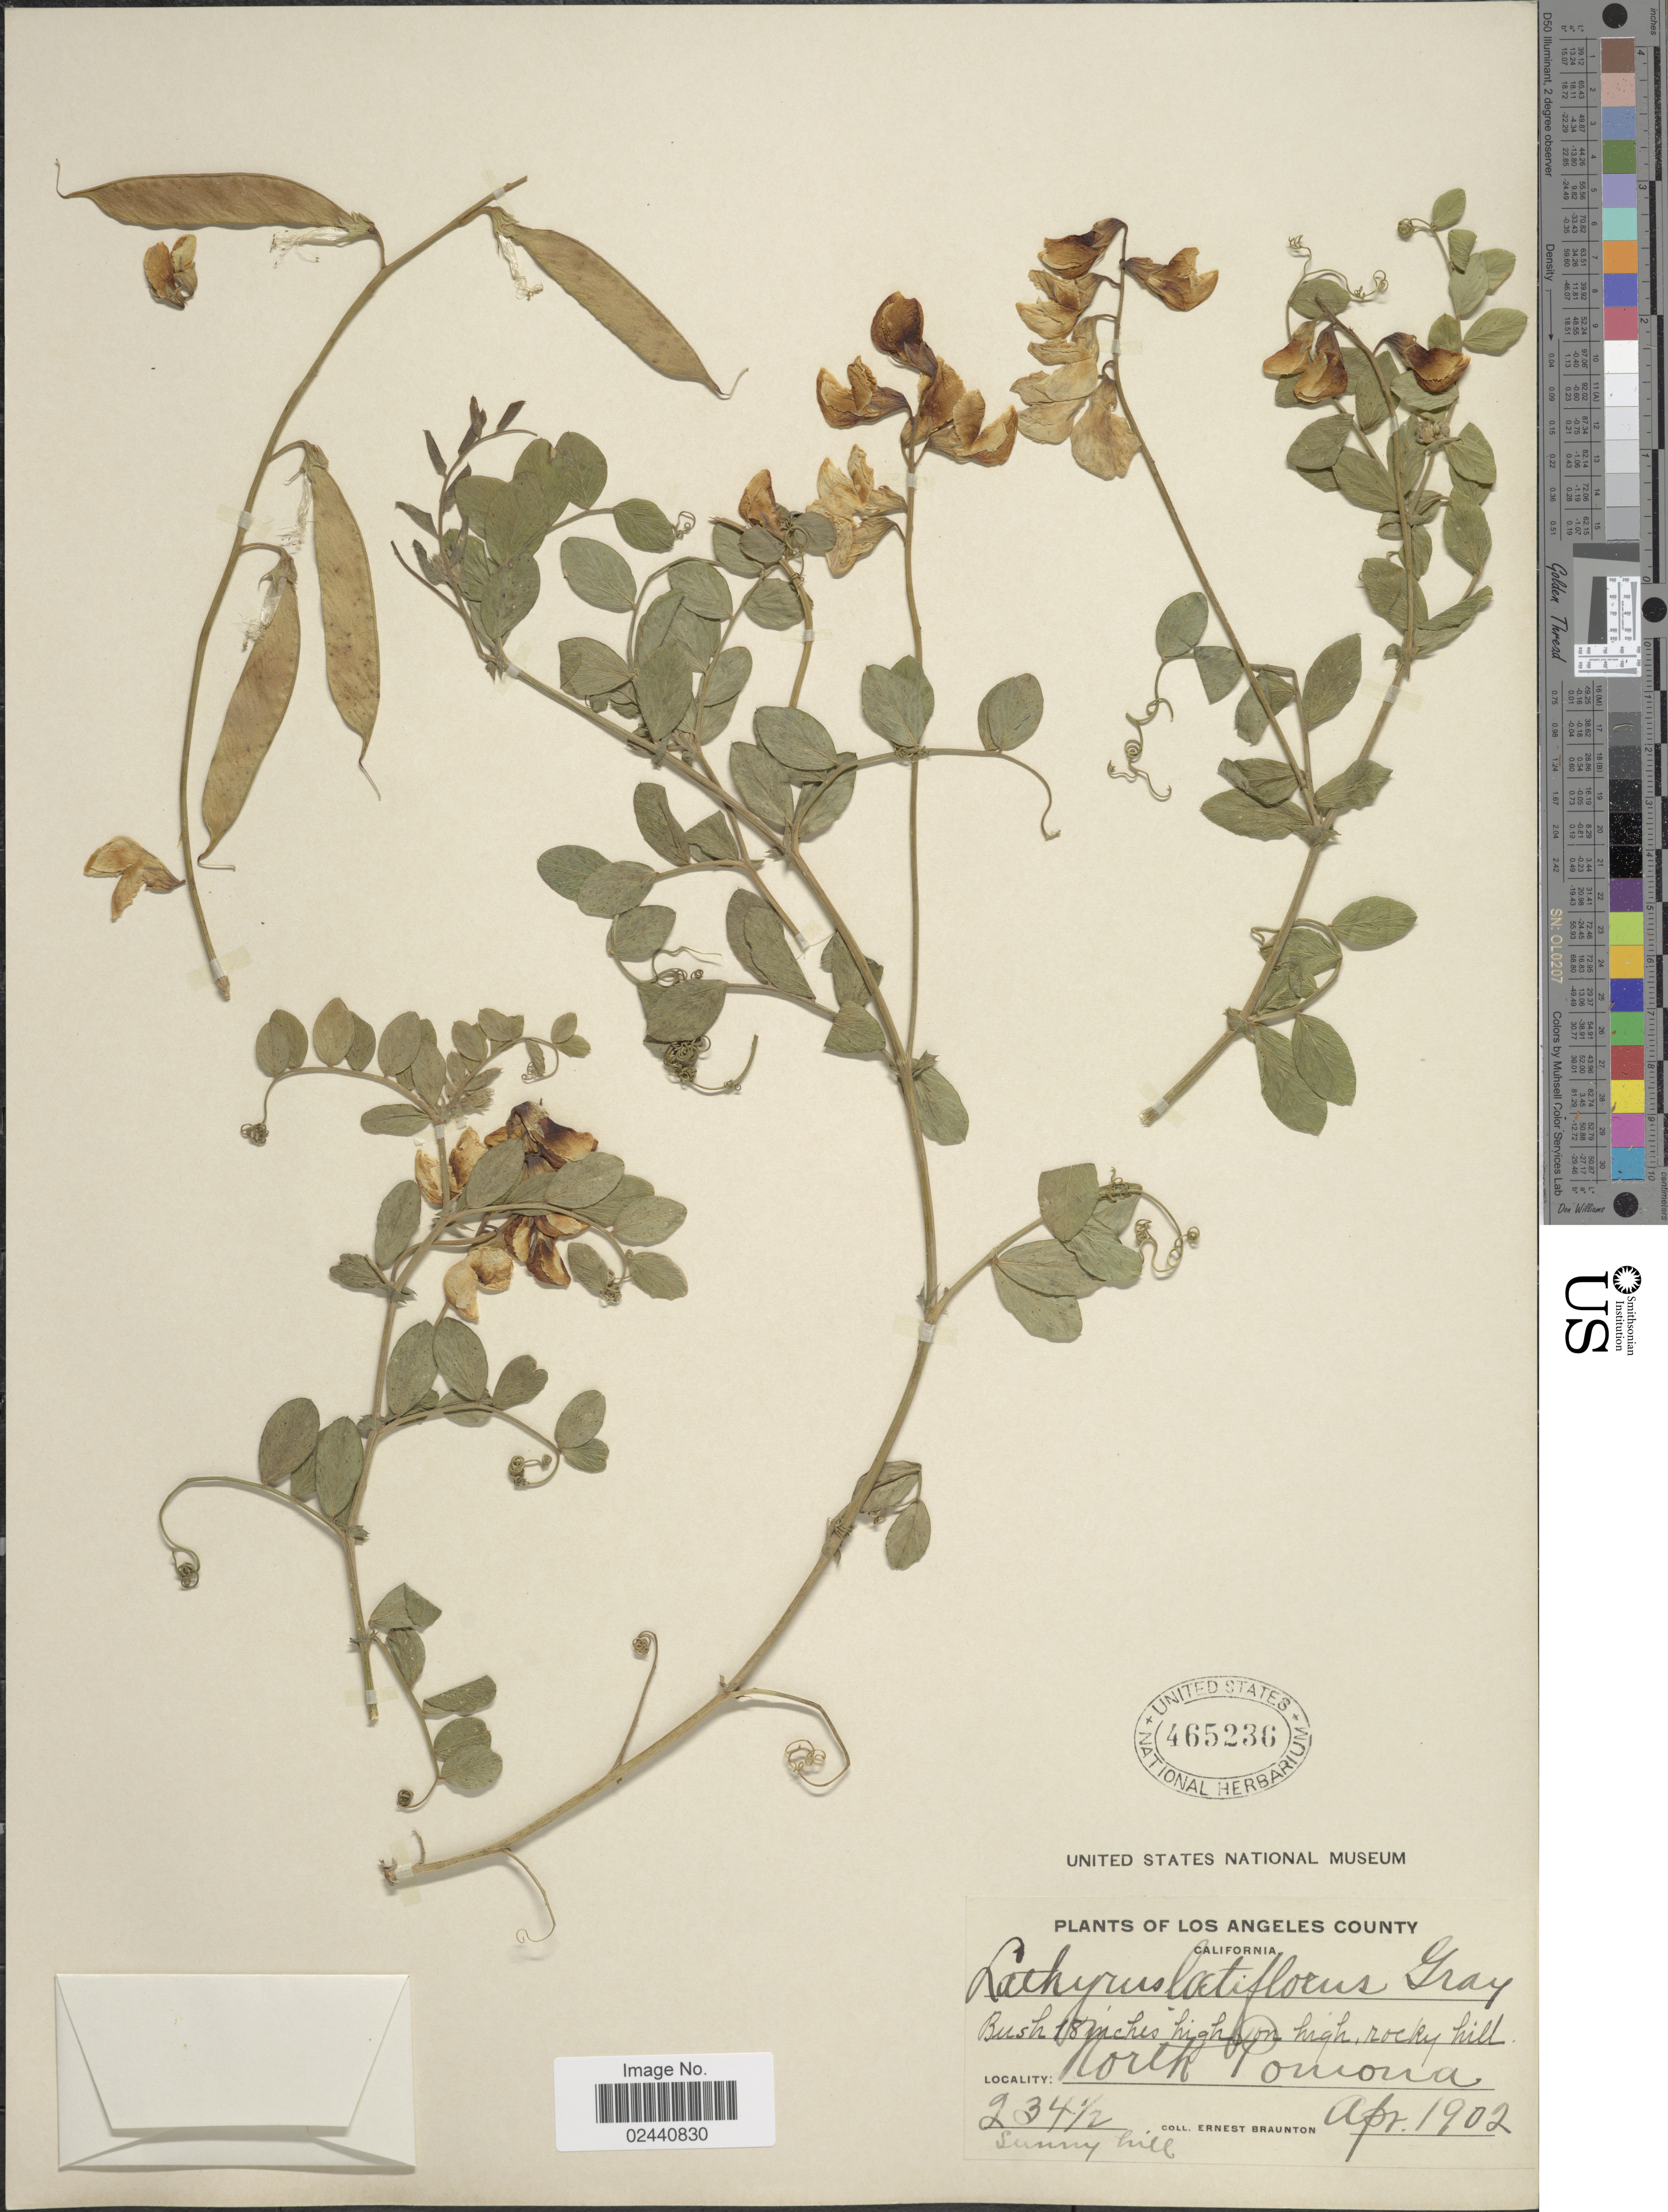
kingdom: Plantae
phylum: Tracheophyta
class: Magnoliopsida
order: Fabales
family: Fabaceae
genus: Lathyrus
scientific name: Lathyrus laetiflorus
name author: Greene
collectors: E. Braunton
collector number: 234½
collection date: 1902-04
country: United States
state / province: California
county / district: Los Angeles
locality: Los Angeles County, North Pomona, Sunny Hill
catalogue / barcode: US 465236